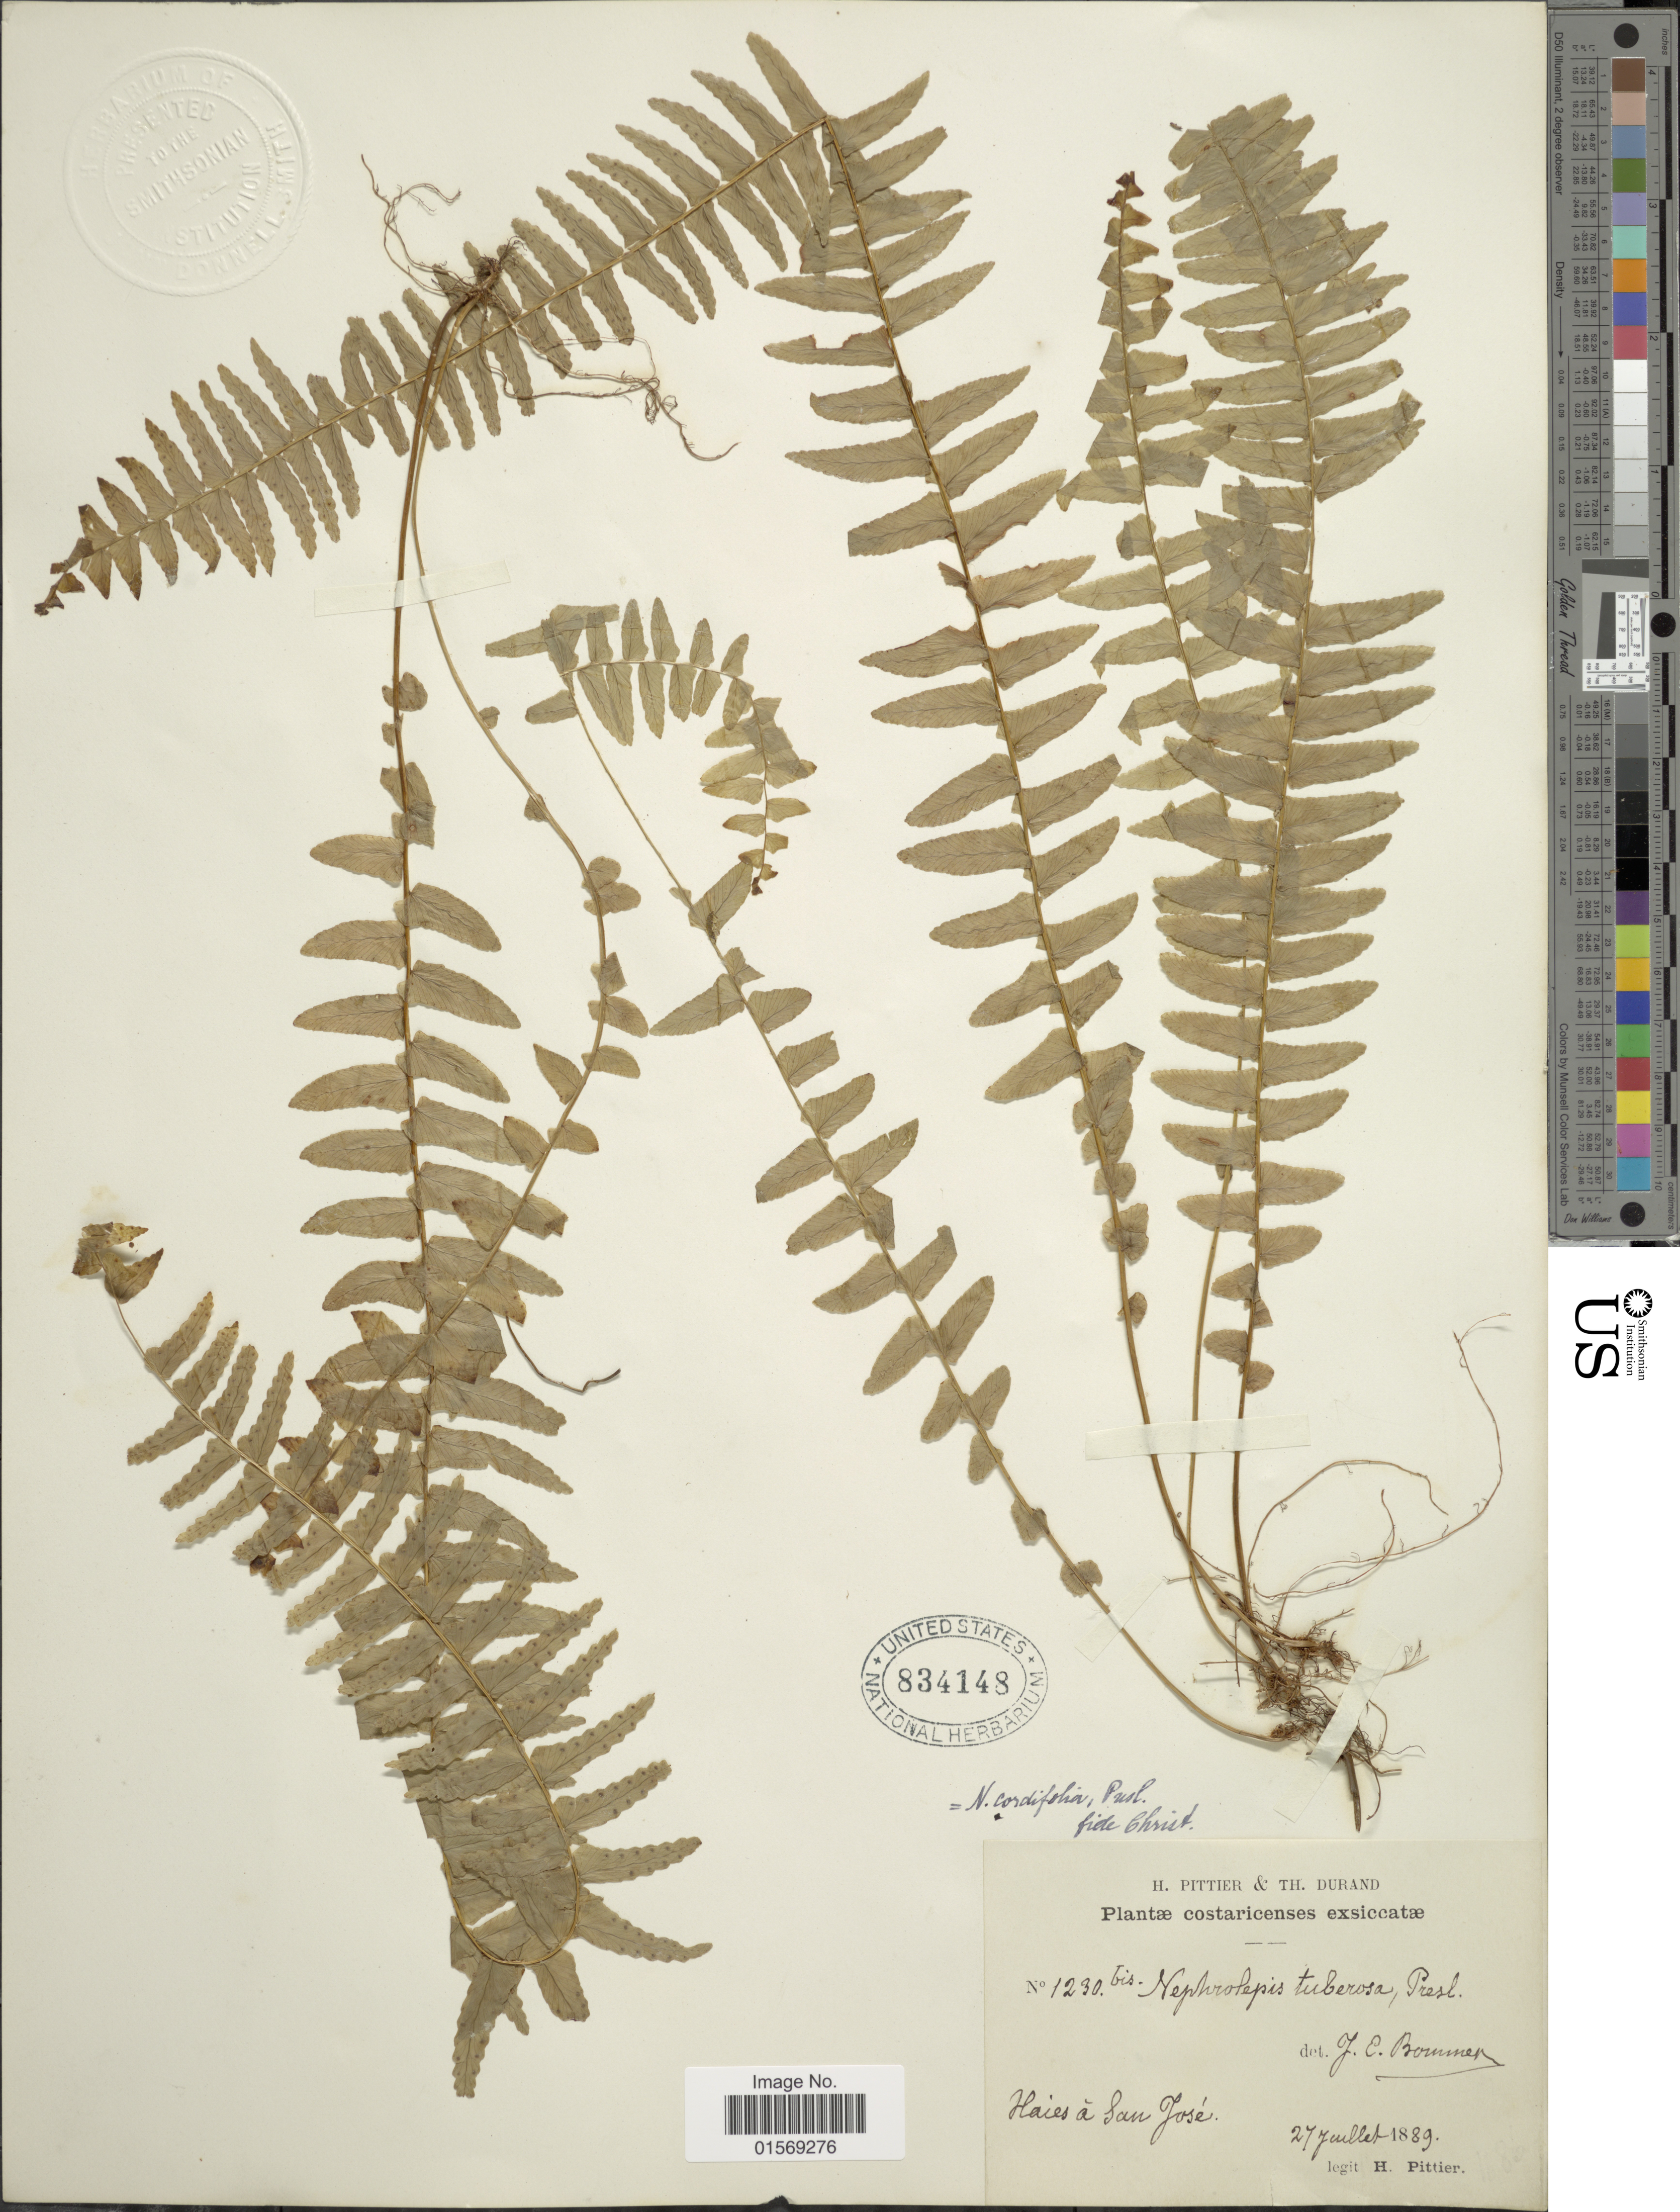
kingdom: Plantae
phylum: Tracheophyta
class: Polypodiopsida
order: Polypodiales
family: Nephrolepidaceae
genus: Nephrolepis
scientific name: Nephrolepis undulata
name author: J. Sm.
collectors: H. F. Pittier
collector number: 1230bis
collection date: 1889-07-27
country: Costa Rica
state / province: San José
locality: Costaricenses, Haies a San Jose.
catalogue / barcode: US 834148